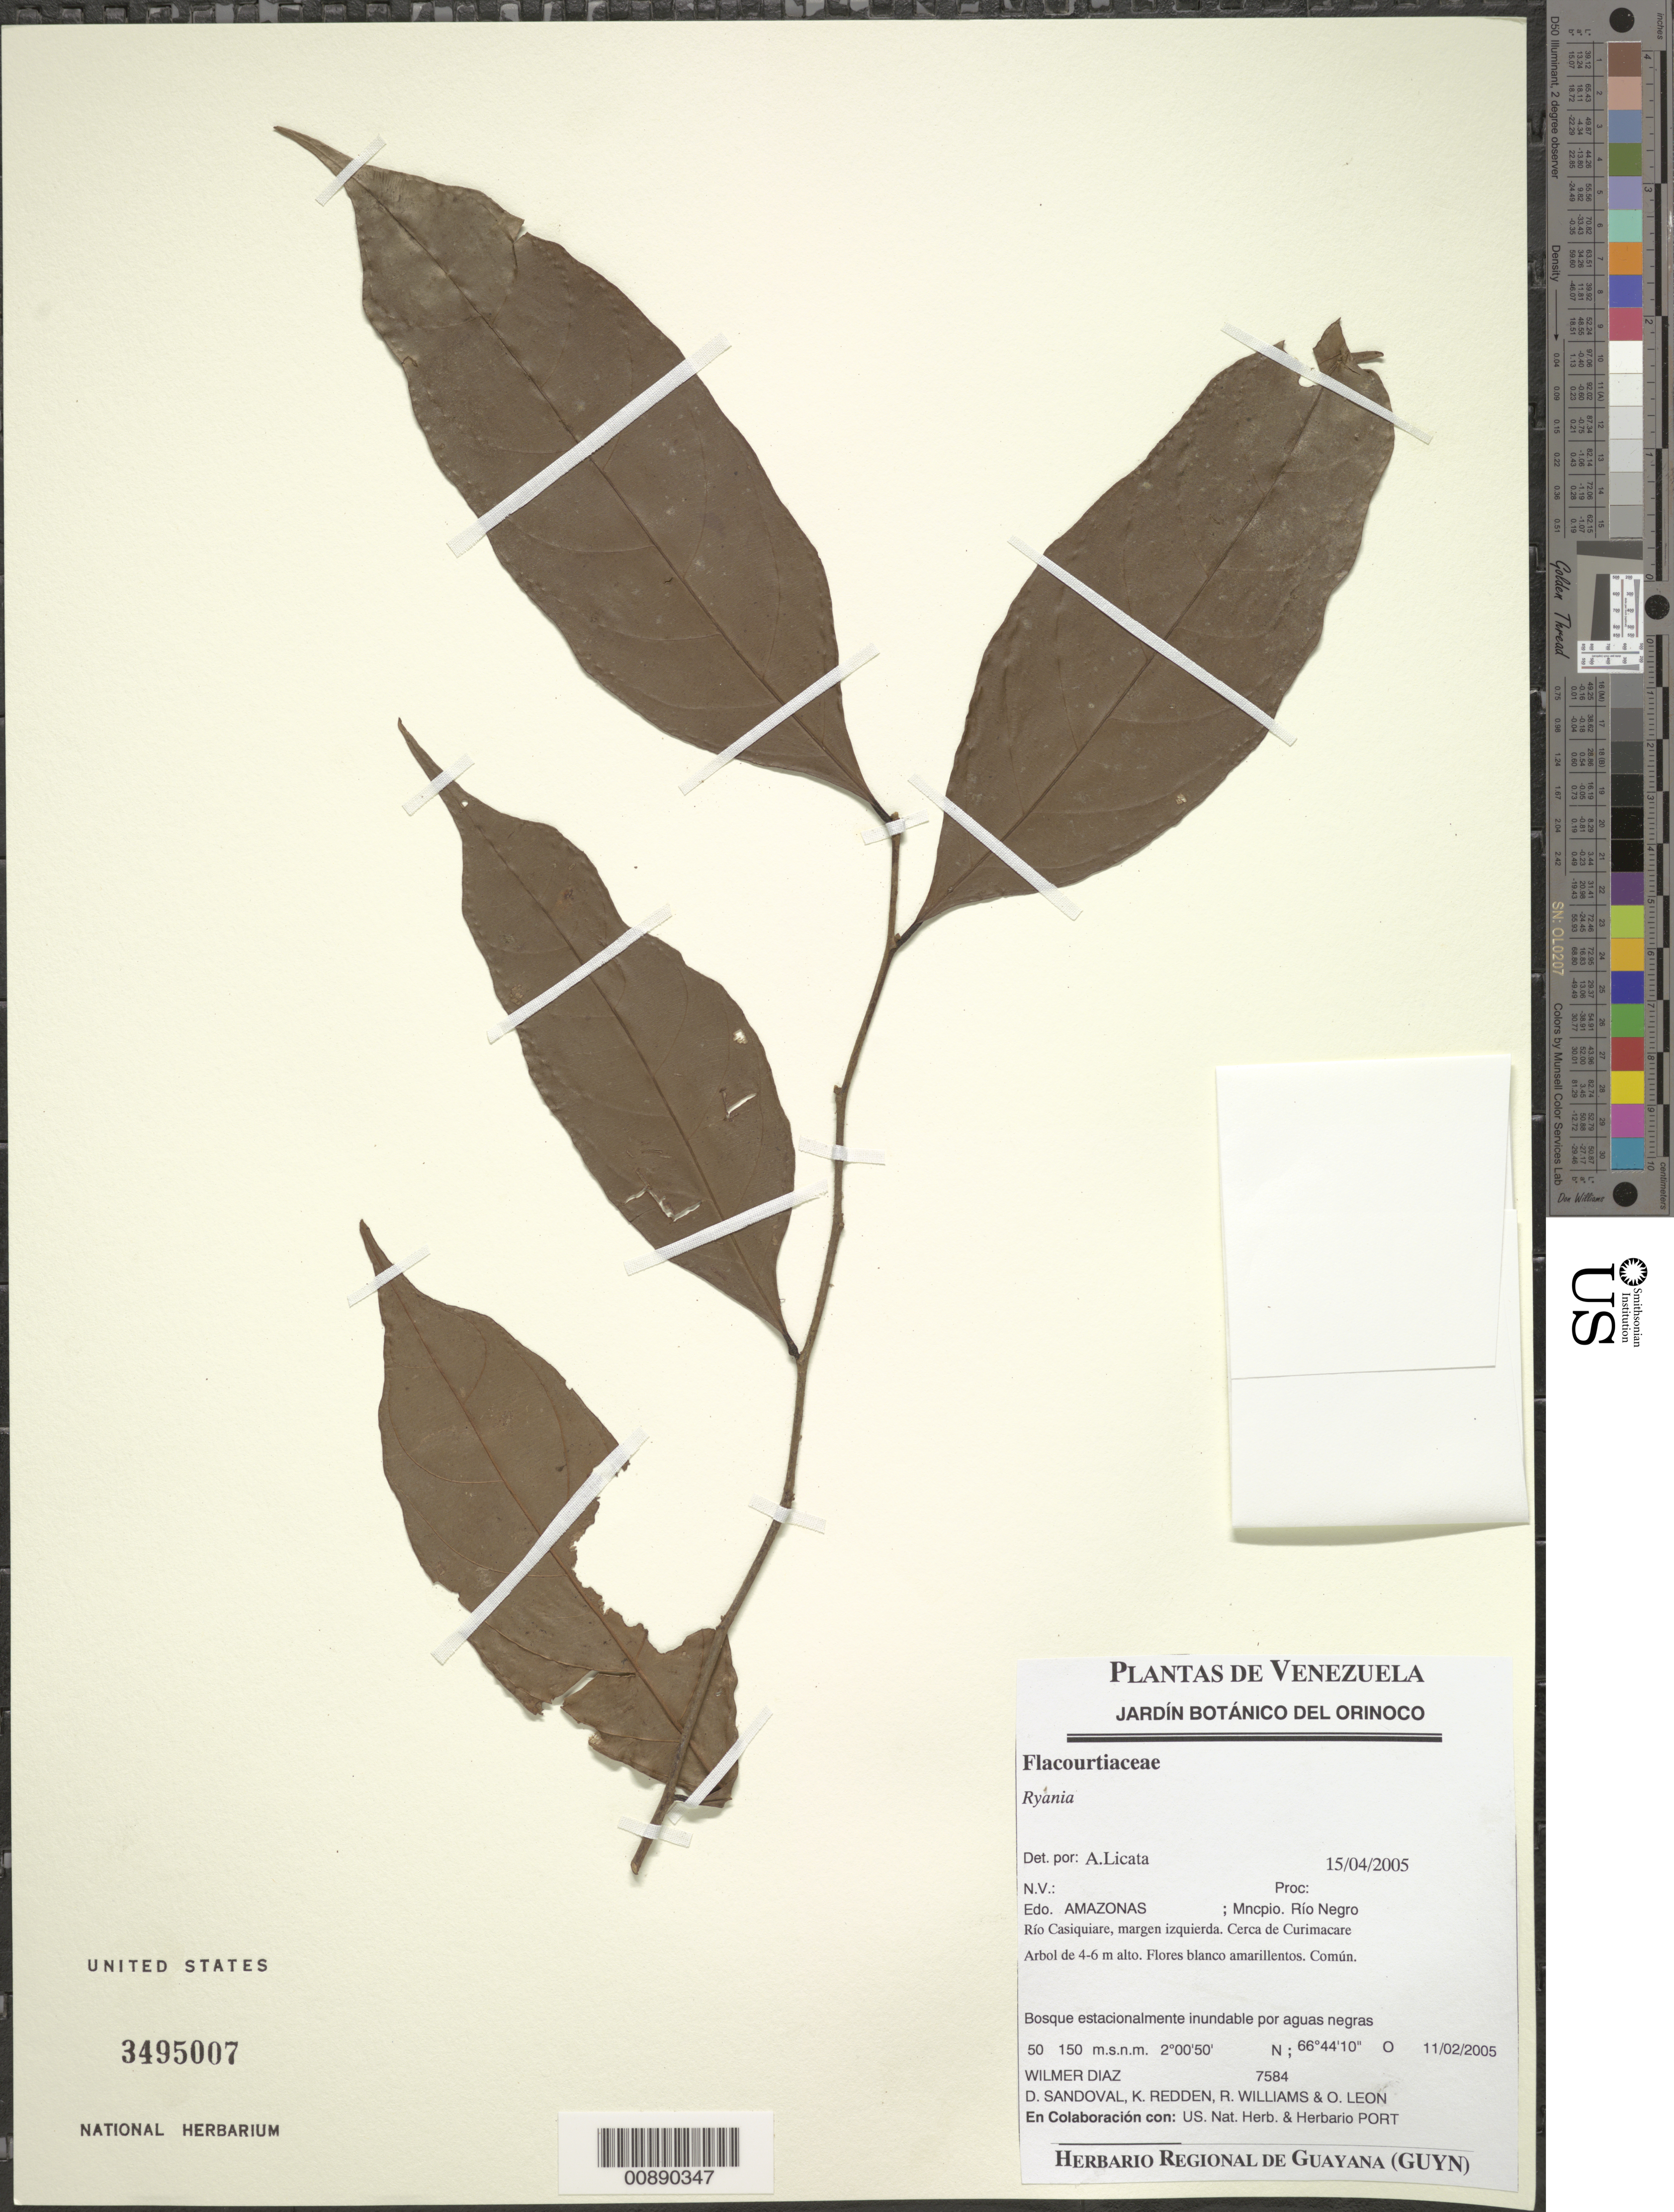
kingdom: Plantae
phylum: Tracheophyta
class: Magnoliopsida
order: Malpighiales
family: Salicaceae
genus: Ryania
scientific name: Ryania sp.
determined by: Licata, A., (PORT), Univ. Nac. Exp. de los Llanos Ezequiel Zamora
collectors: W. Díaz P., D. Sandoval, K. M. Redden, R. Williams & O. León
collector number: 7584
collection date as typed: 11-Feb-05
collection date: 2005-02-11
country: Venezuela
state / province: Amazonas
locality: Mun. Río Negro, Río Casiquaire, Caurimare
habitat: Bosque estacionalmente inundable por aguas negras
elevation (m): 50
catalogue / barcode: US 3495007